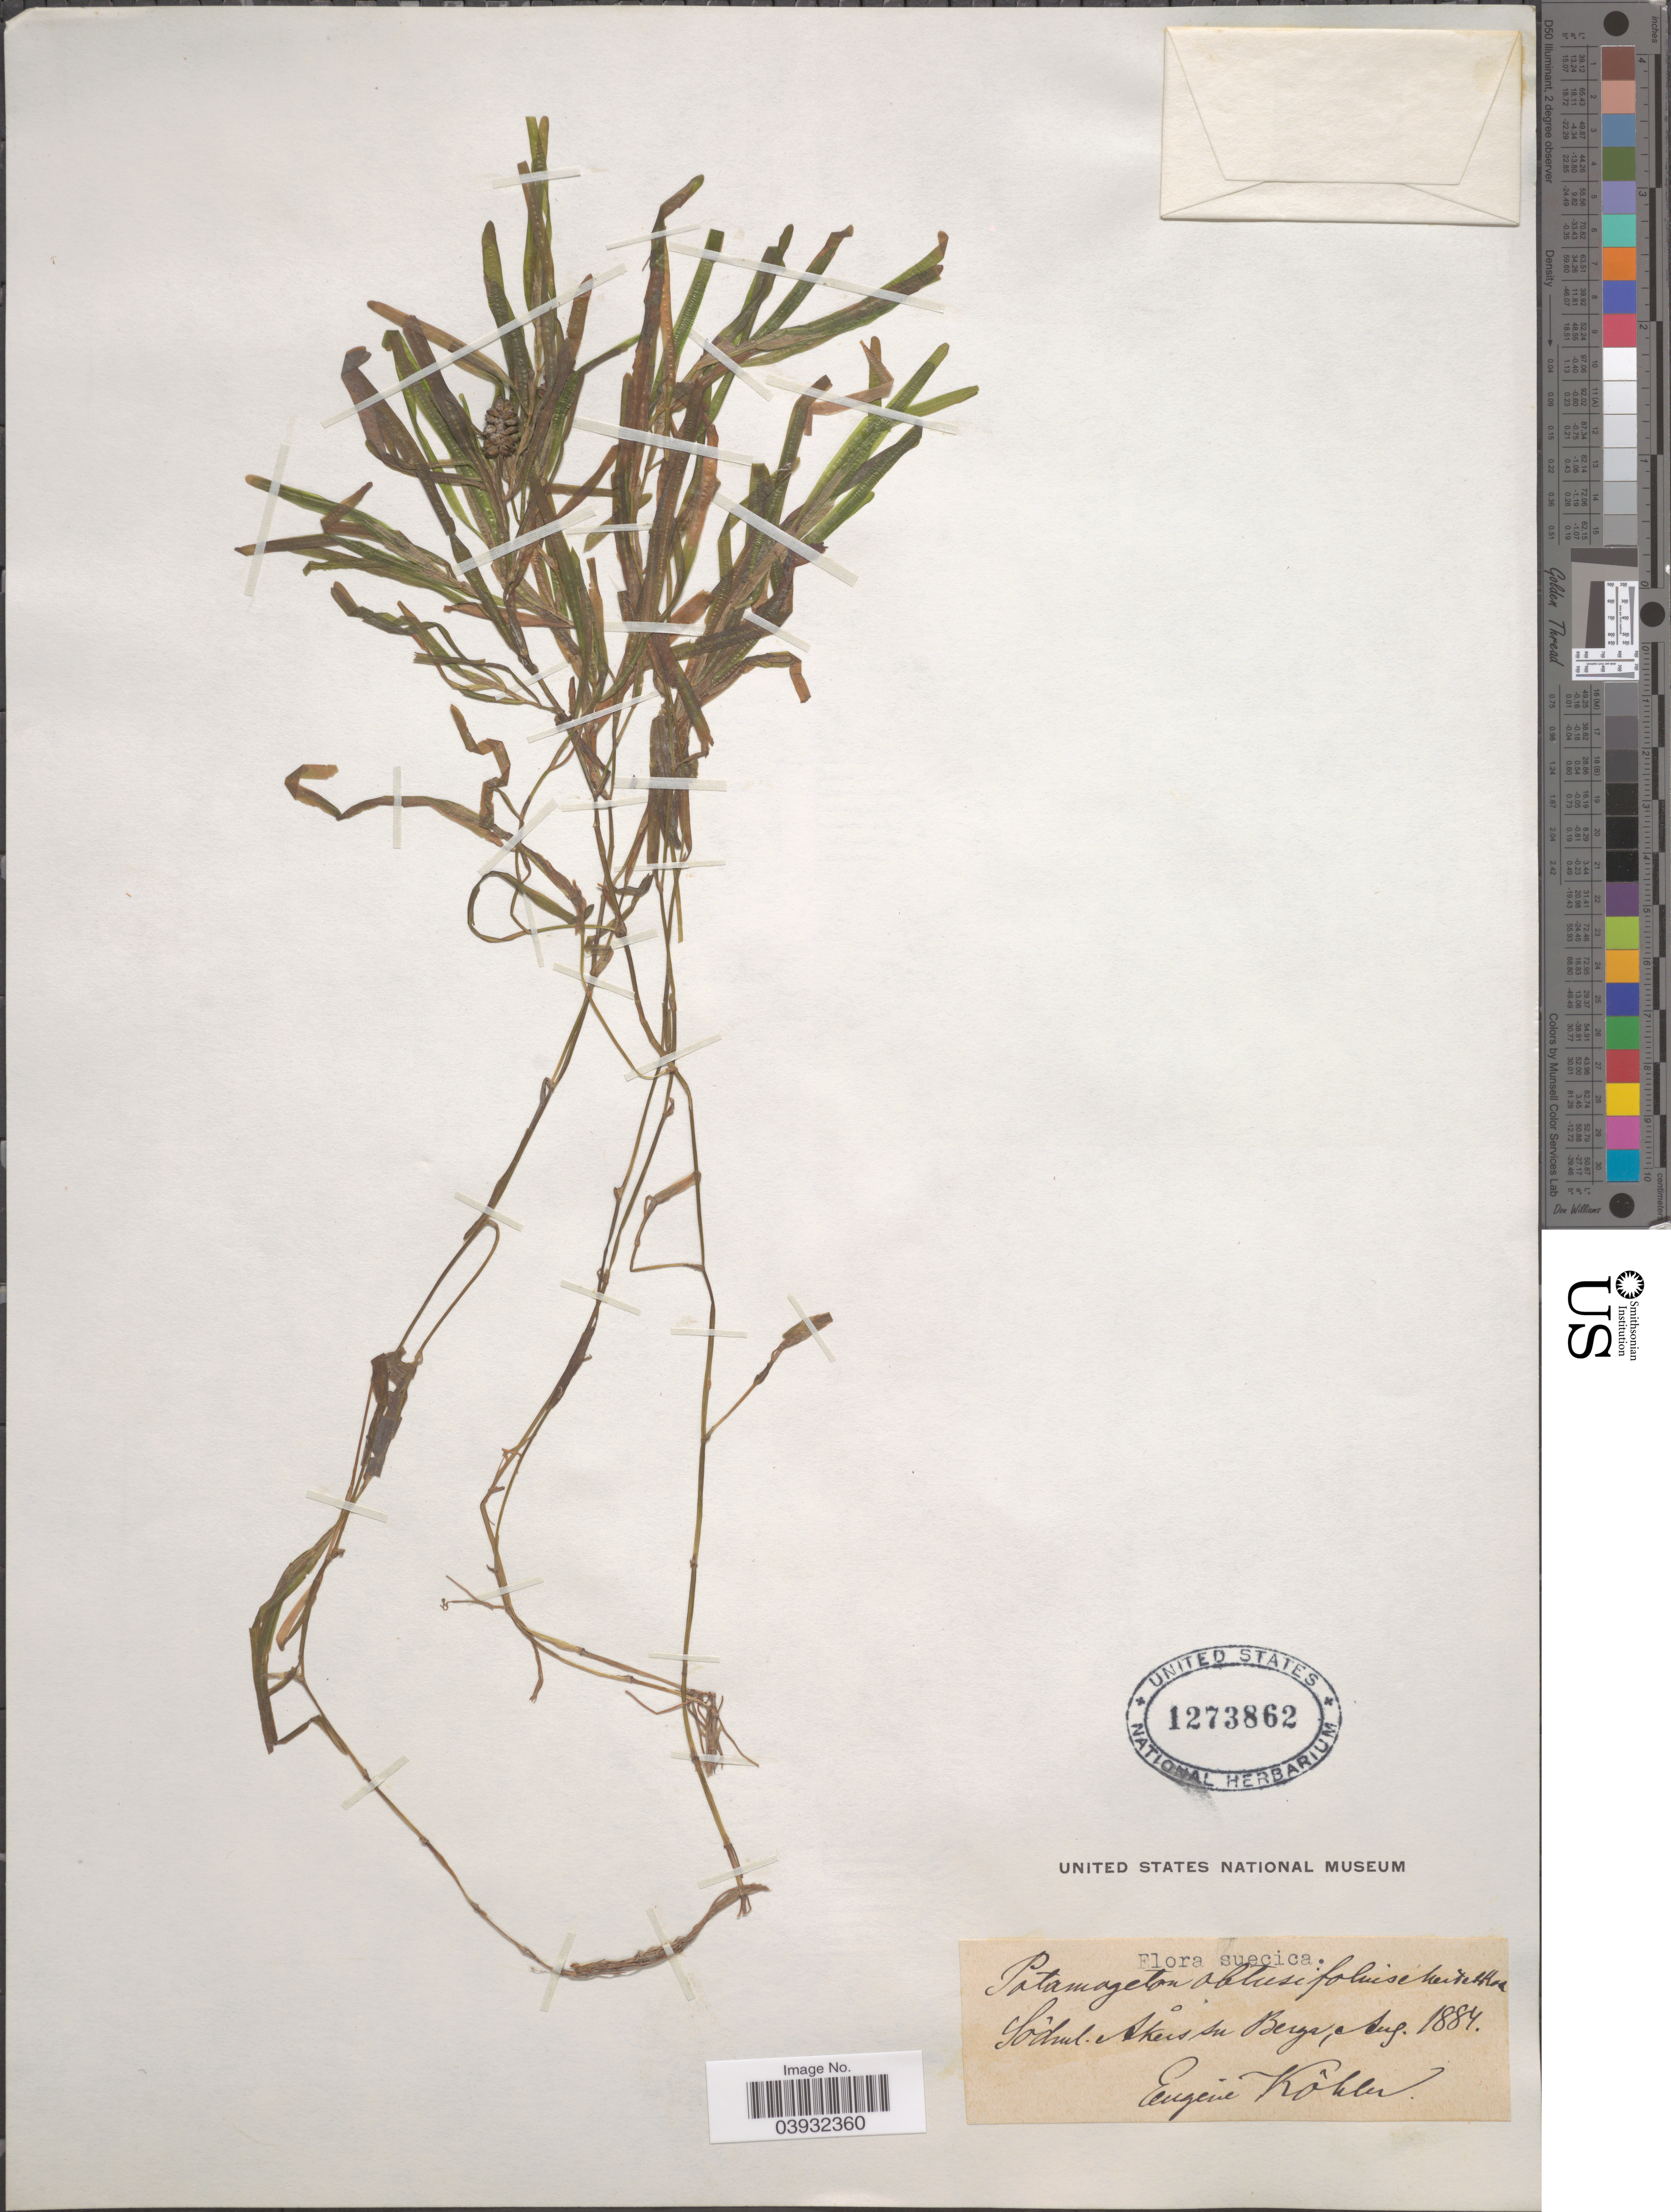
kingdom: Plantae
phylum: Tracheophyta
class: Liliopsida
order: Alismatales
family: Potamogetonaceae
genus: Potamogeton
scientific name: Potamogeton obtusifolius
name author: Mert. & W.D.J. Koch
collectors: E. Kohler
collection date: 1884-08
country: Sweden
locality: Suecica. Sôdul. Åkers su Bergs.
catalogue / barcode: US 1273862